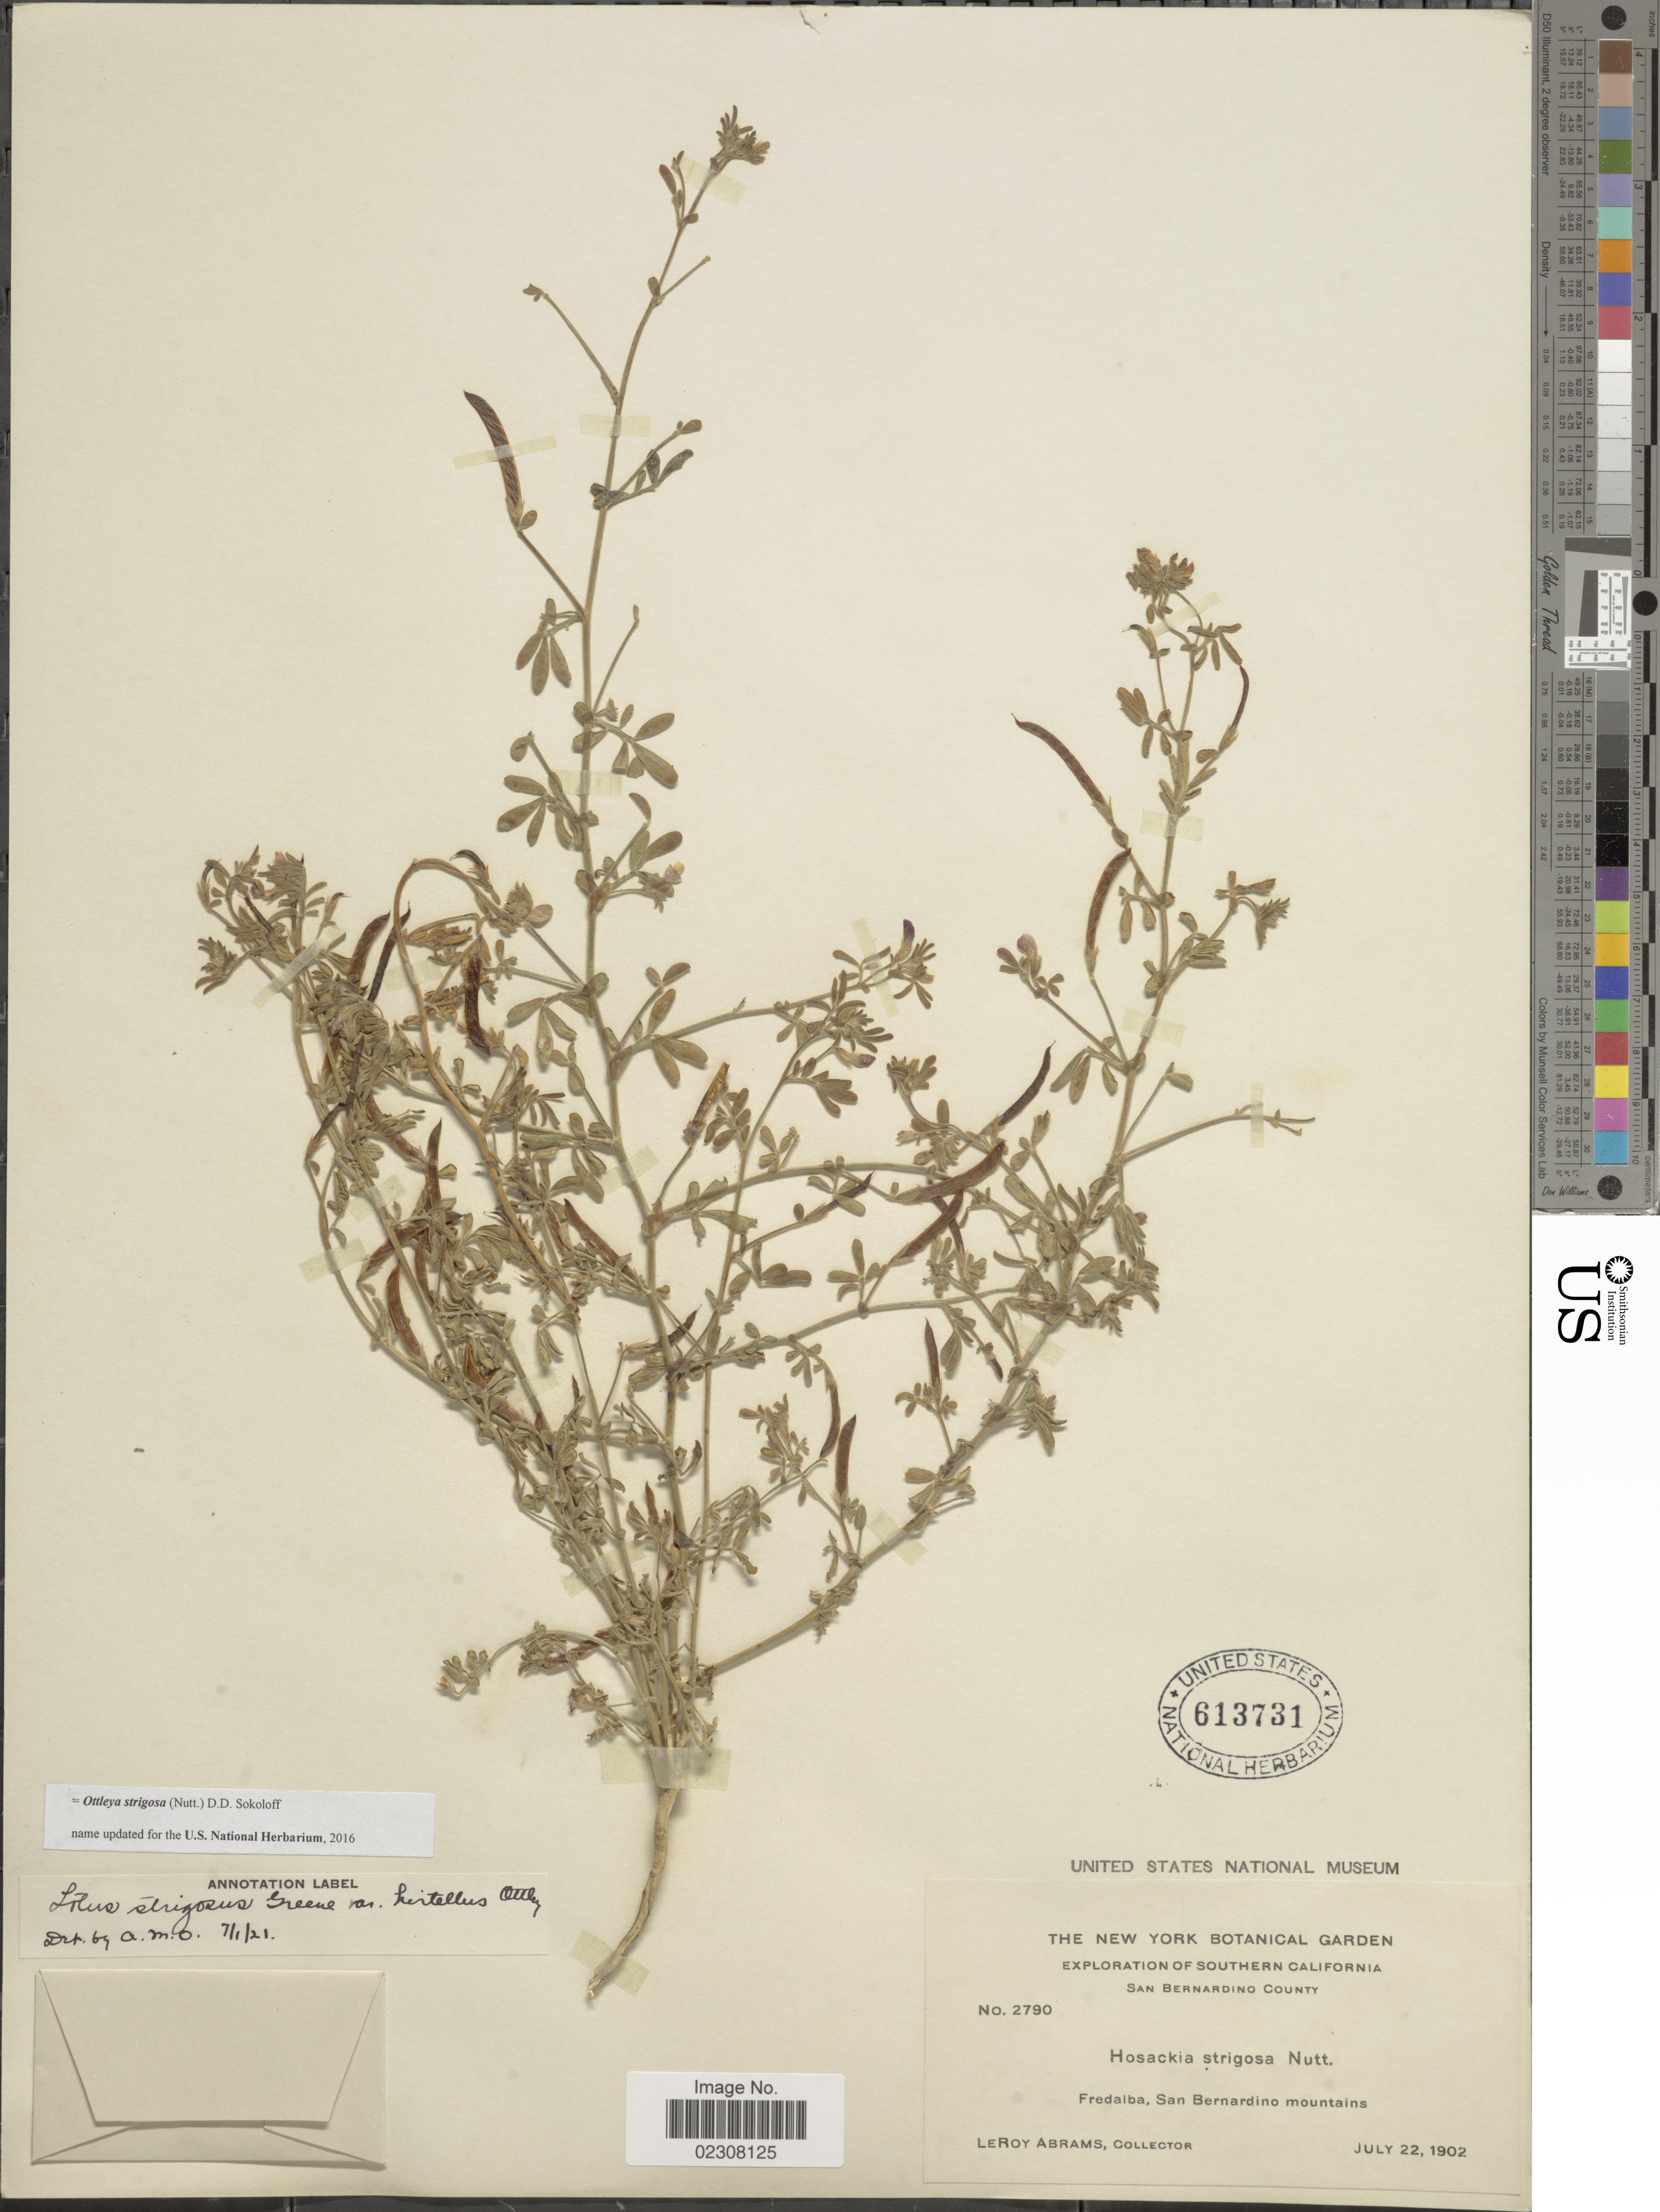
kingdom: Plantae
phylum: Tracheophyta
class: Magnoliopsida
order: Fabales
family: Fabaceae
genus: Ottleya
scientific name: Ottleya strigosa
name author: (Nutt.) D.D. Sokoloff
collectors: L. Abrams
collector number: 2790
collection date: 1902-07-22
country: United States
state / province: California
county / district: San Bernardino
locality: Southern California, San Bernardino County, Fredalba, San Bernardino Mountains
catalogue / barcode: US 613731